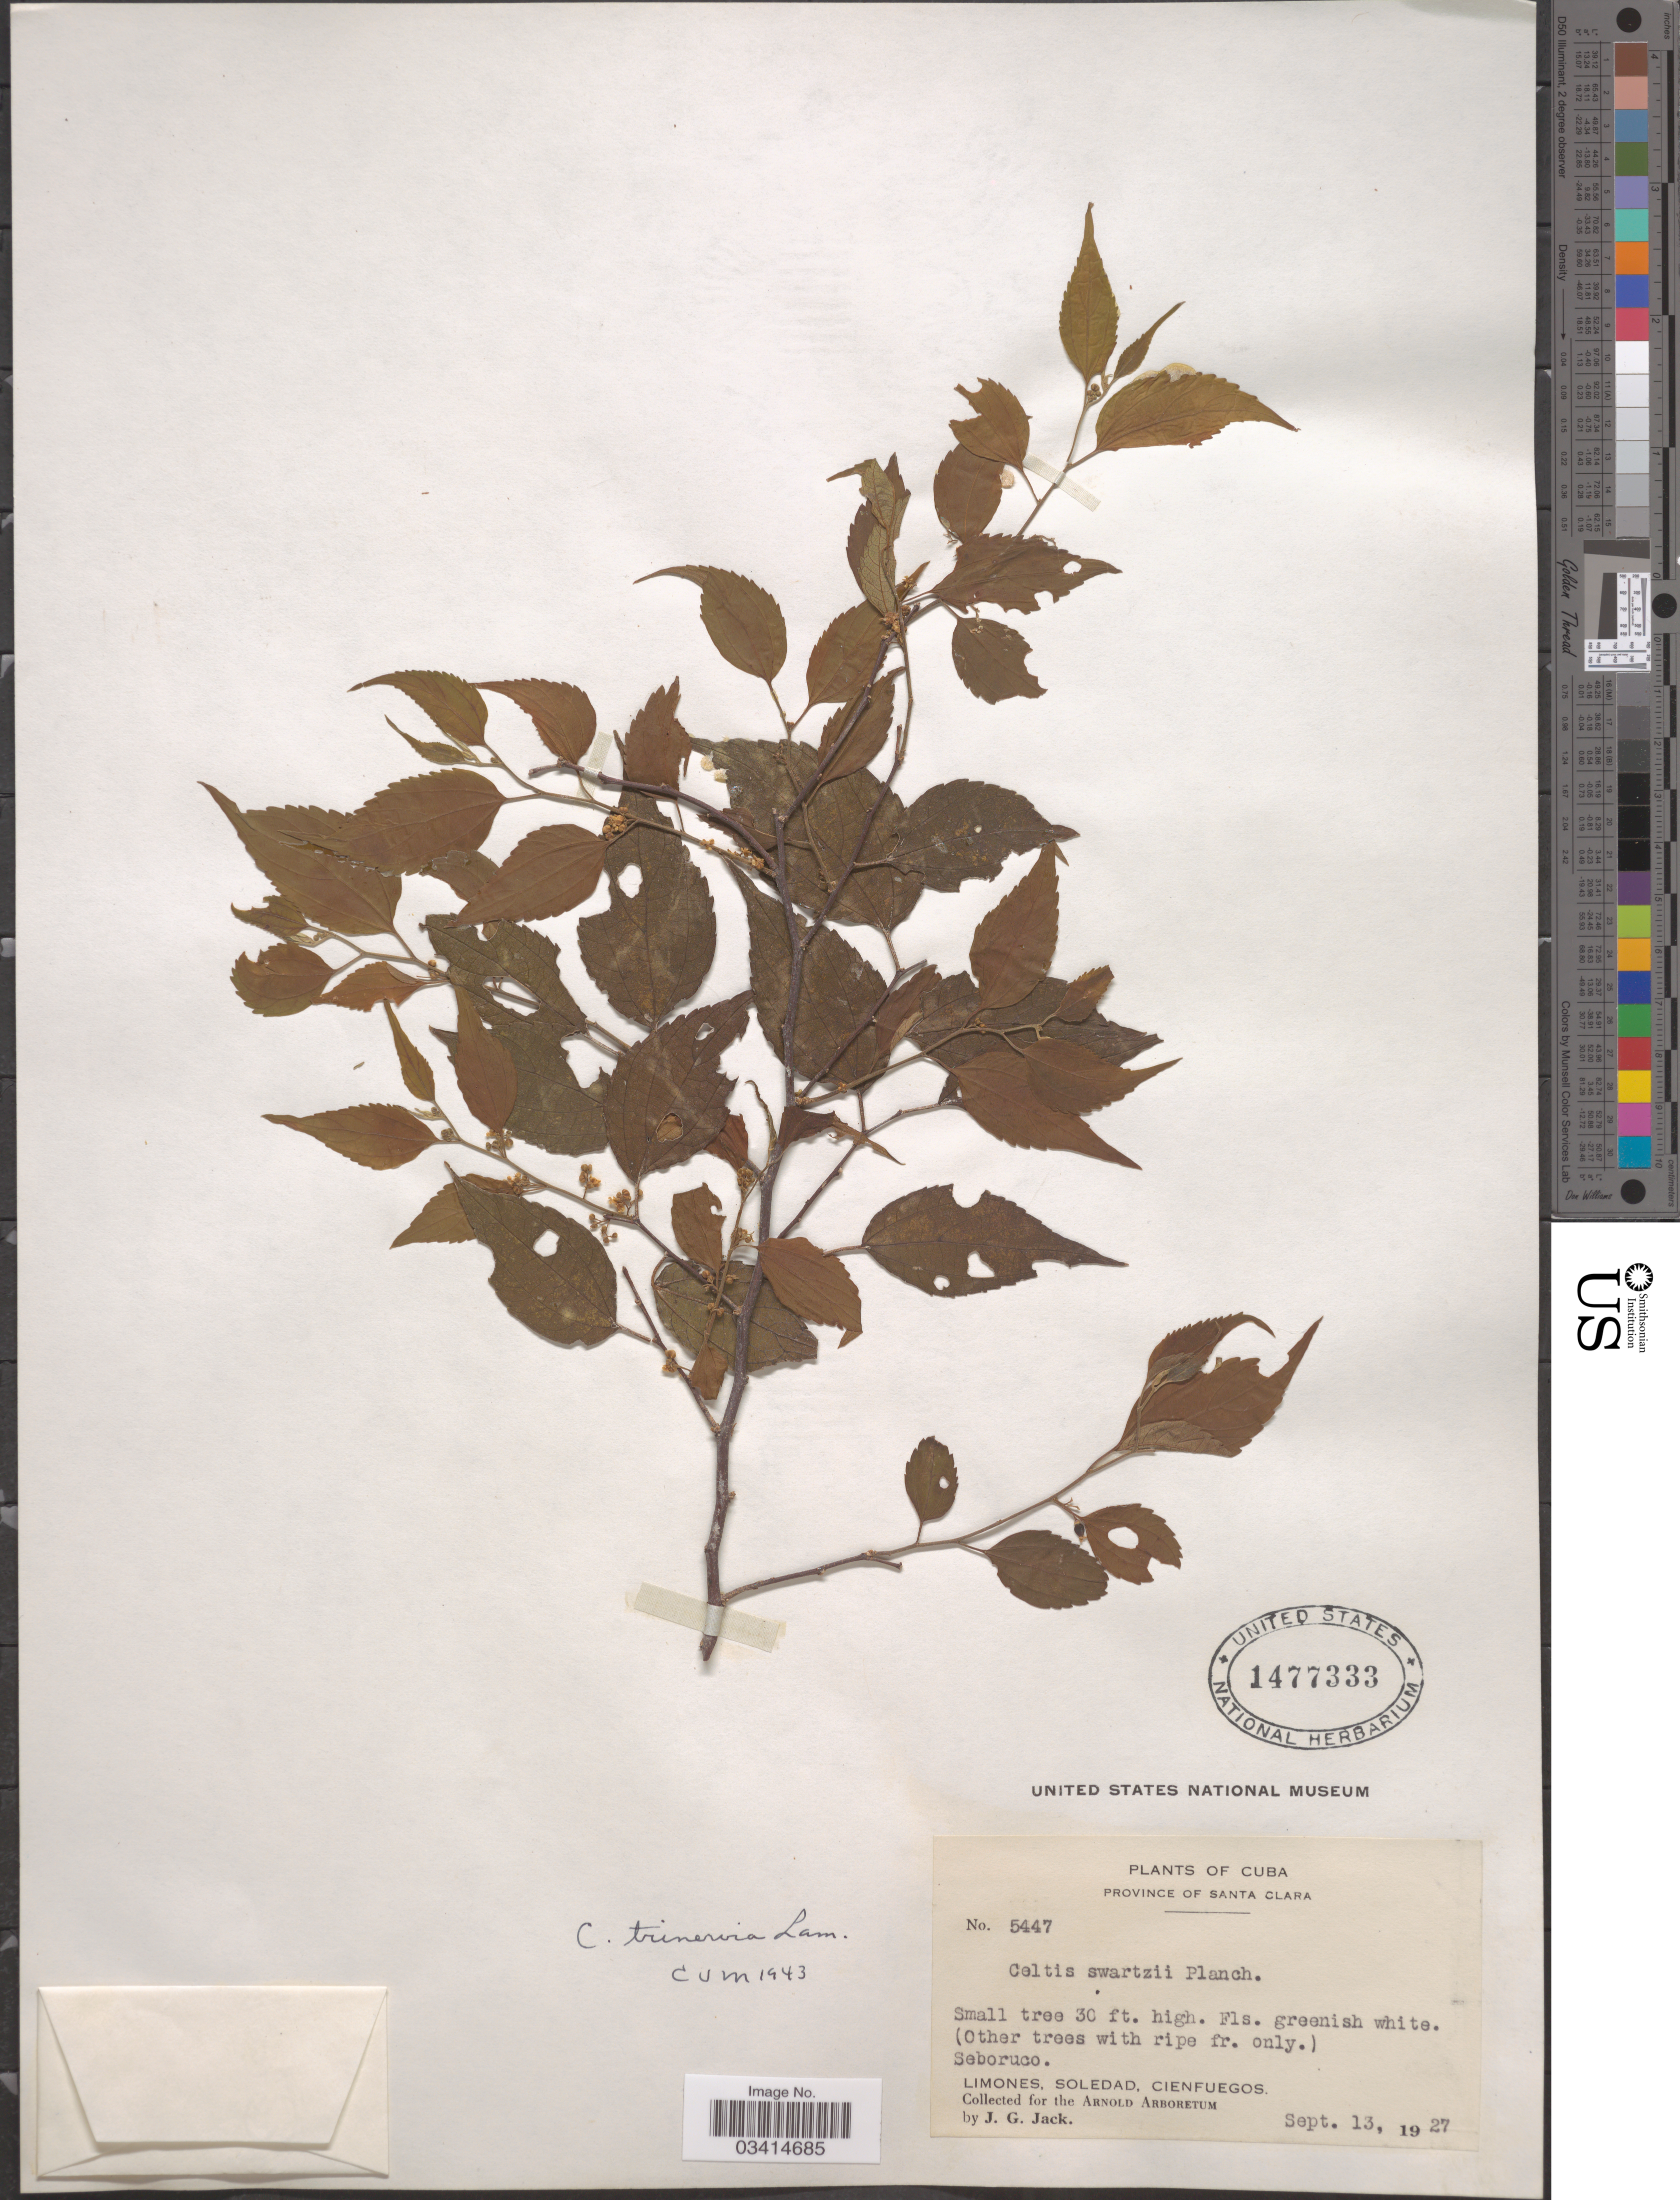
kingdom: Plantae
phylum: Tracheophyta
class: Magnoliopsida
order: Rosales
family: Cannabaceae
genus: Celtis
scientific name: Celtis trinervia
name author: Lam.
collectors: J. G. Jack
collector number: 5447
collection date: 1927-09-13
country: Cuba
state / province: Las Villas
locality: Province of Santa Clara. Seboruco. Limones, Soledad, Cienfuegos.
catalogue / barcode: US 1477333